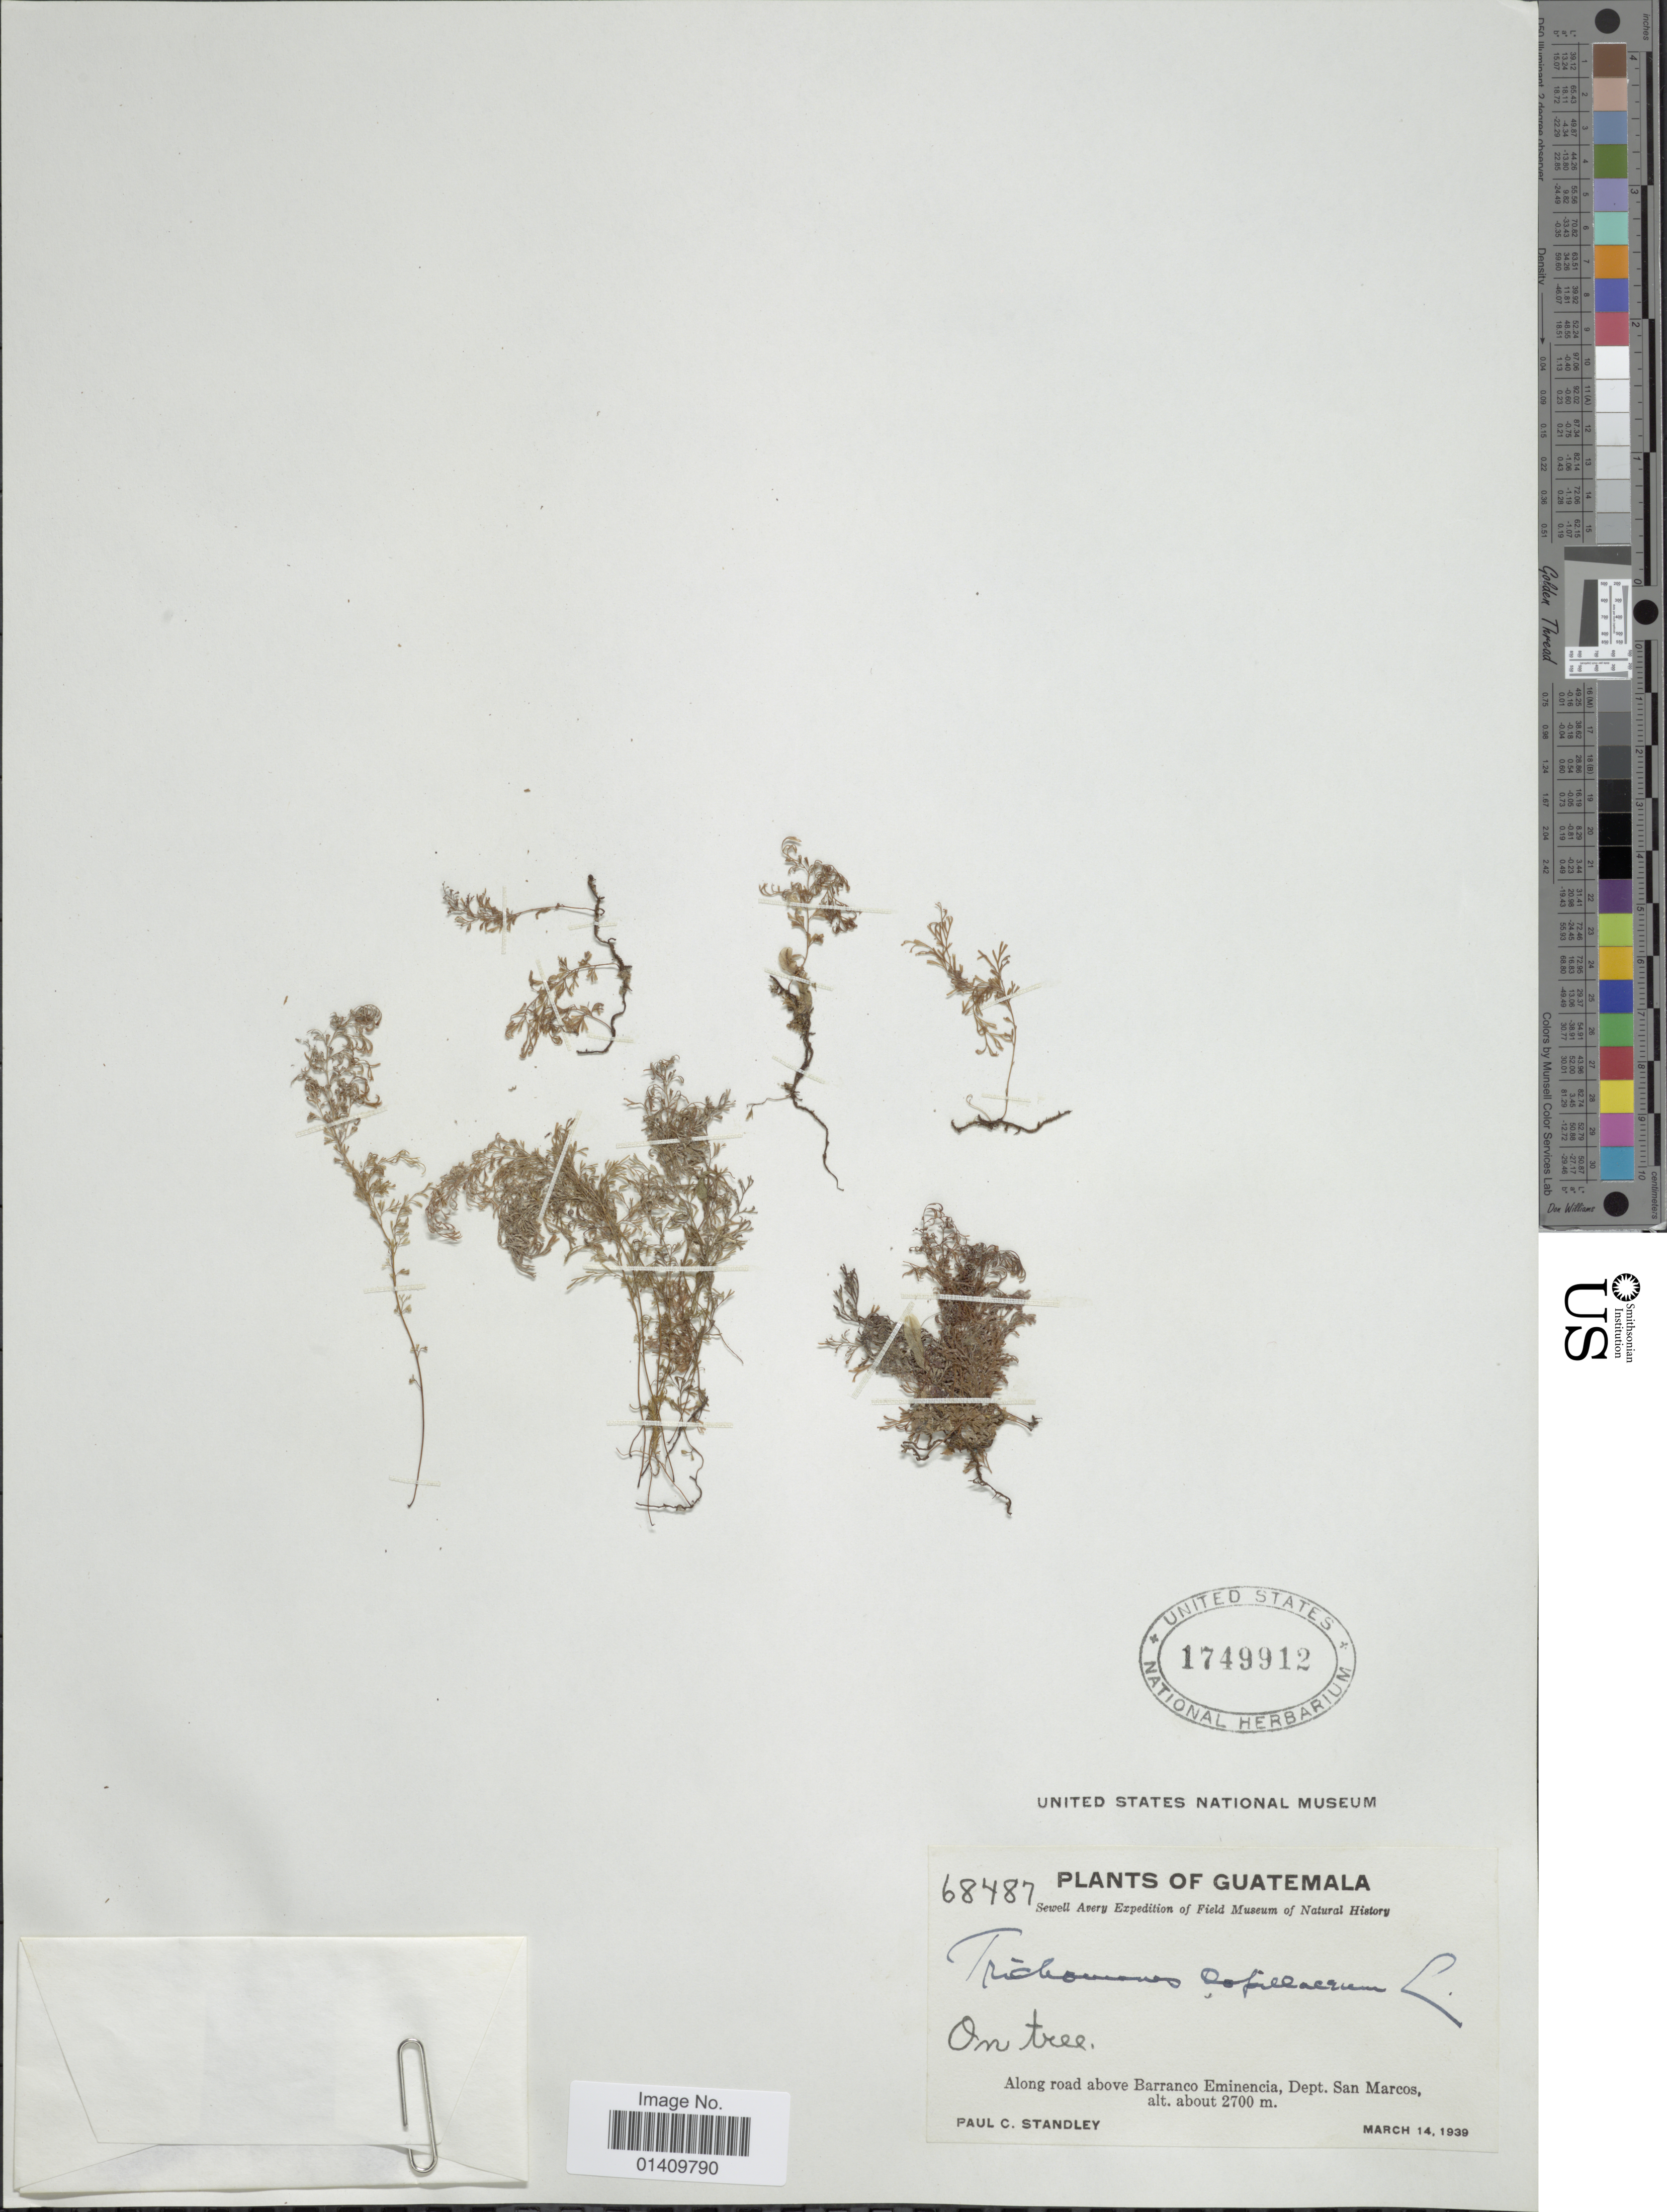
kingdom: Plantae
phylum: Tracheophyta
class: Polypodiopsida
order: Hymenophyllales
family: Hymenophyllaceae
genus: Polyphlebium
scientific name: Polyphlebium capillaceum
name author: (L.) Ebihara & Dubuisson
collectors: P. C. Standley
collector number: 68487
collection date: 1939-03-14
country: Guatemala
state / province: San Marcos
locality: Along road above Barranco Eminencia dept. san Marcos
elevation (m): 2700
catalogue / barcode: US 1479912